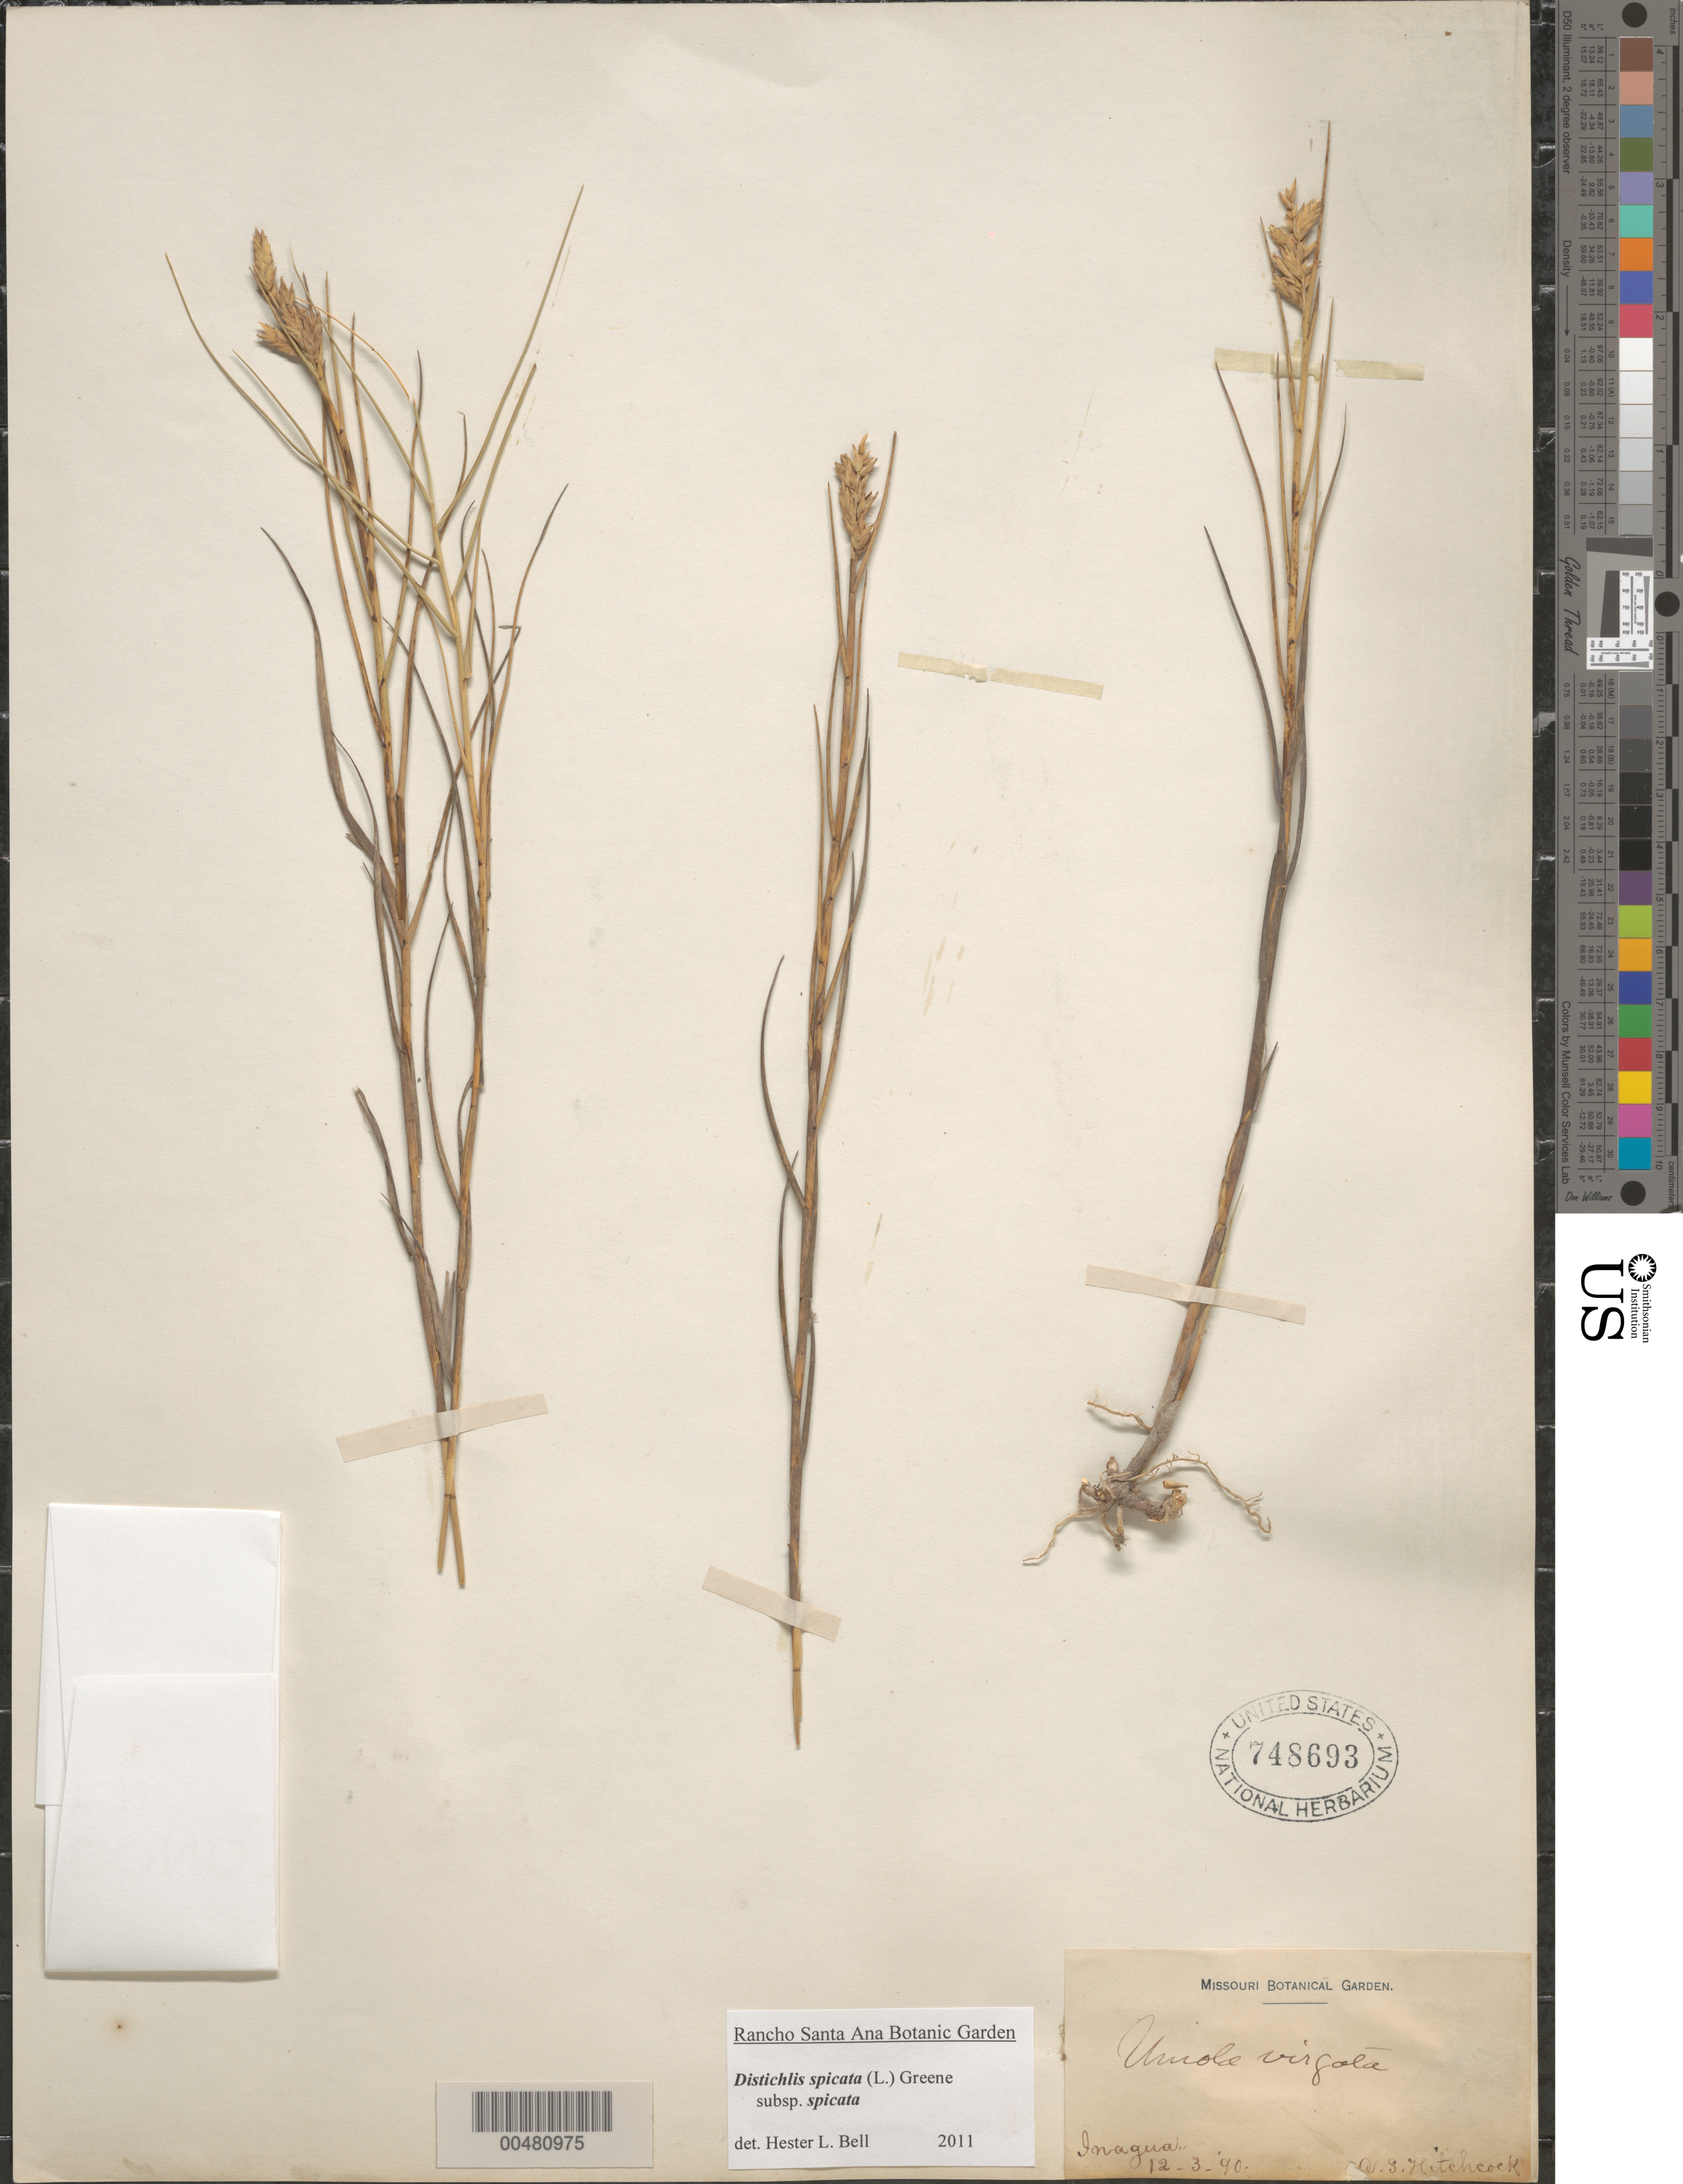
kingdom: Plantae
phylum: Tracheophyta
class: Liliopsida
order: Poales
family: Poaceae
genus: Distichlis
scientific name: Distichlis spicata subsp. spicata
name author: (L.) Greene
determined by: Bell, H. L.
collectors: A. S. Hitchcock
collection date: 1890-12-03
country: Bahamas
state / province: Inagua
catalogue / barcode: US 748693